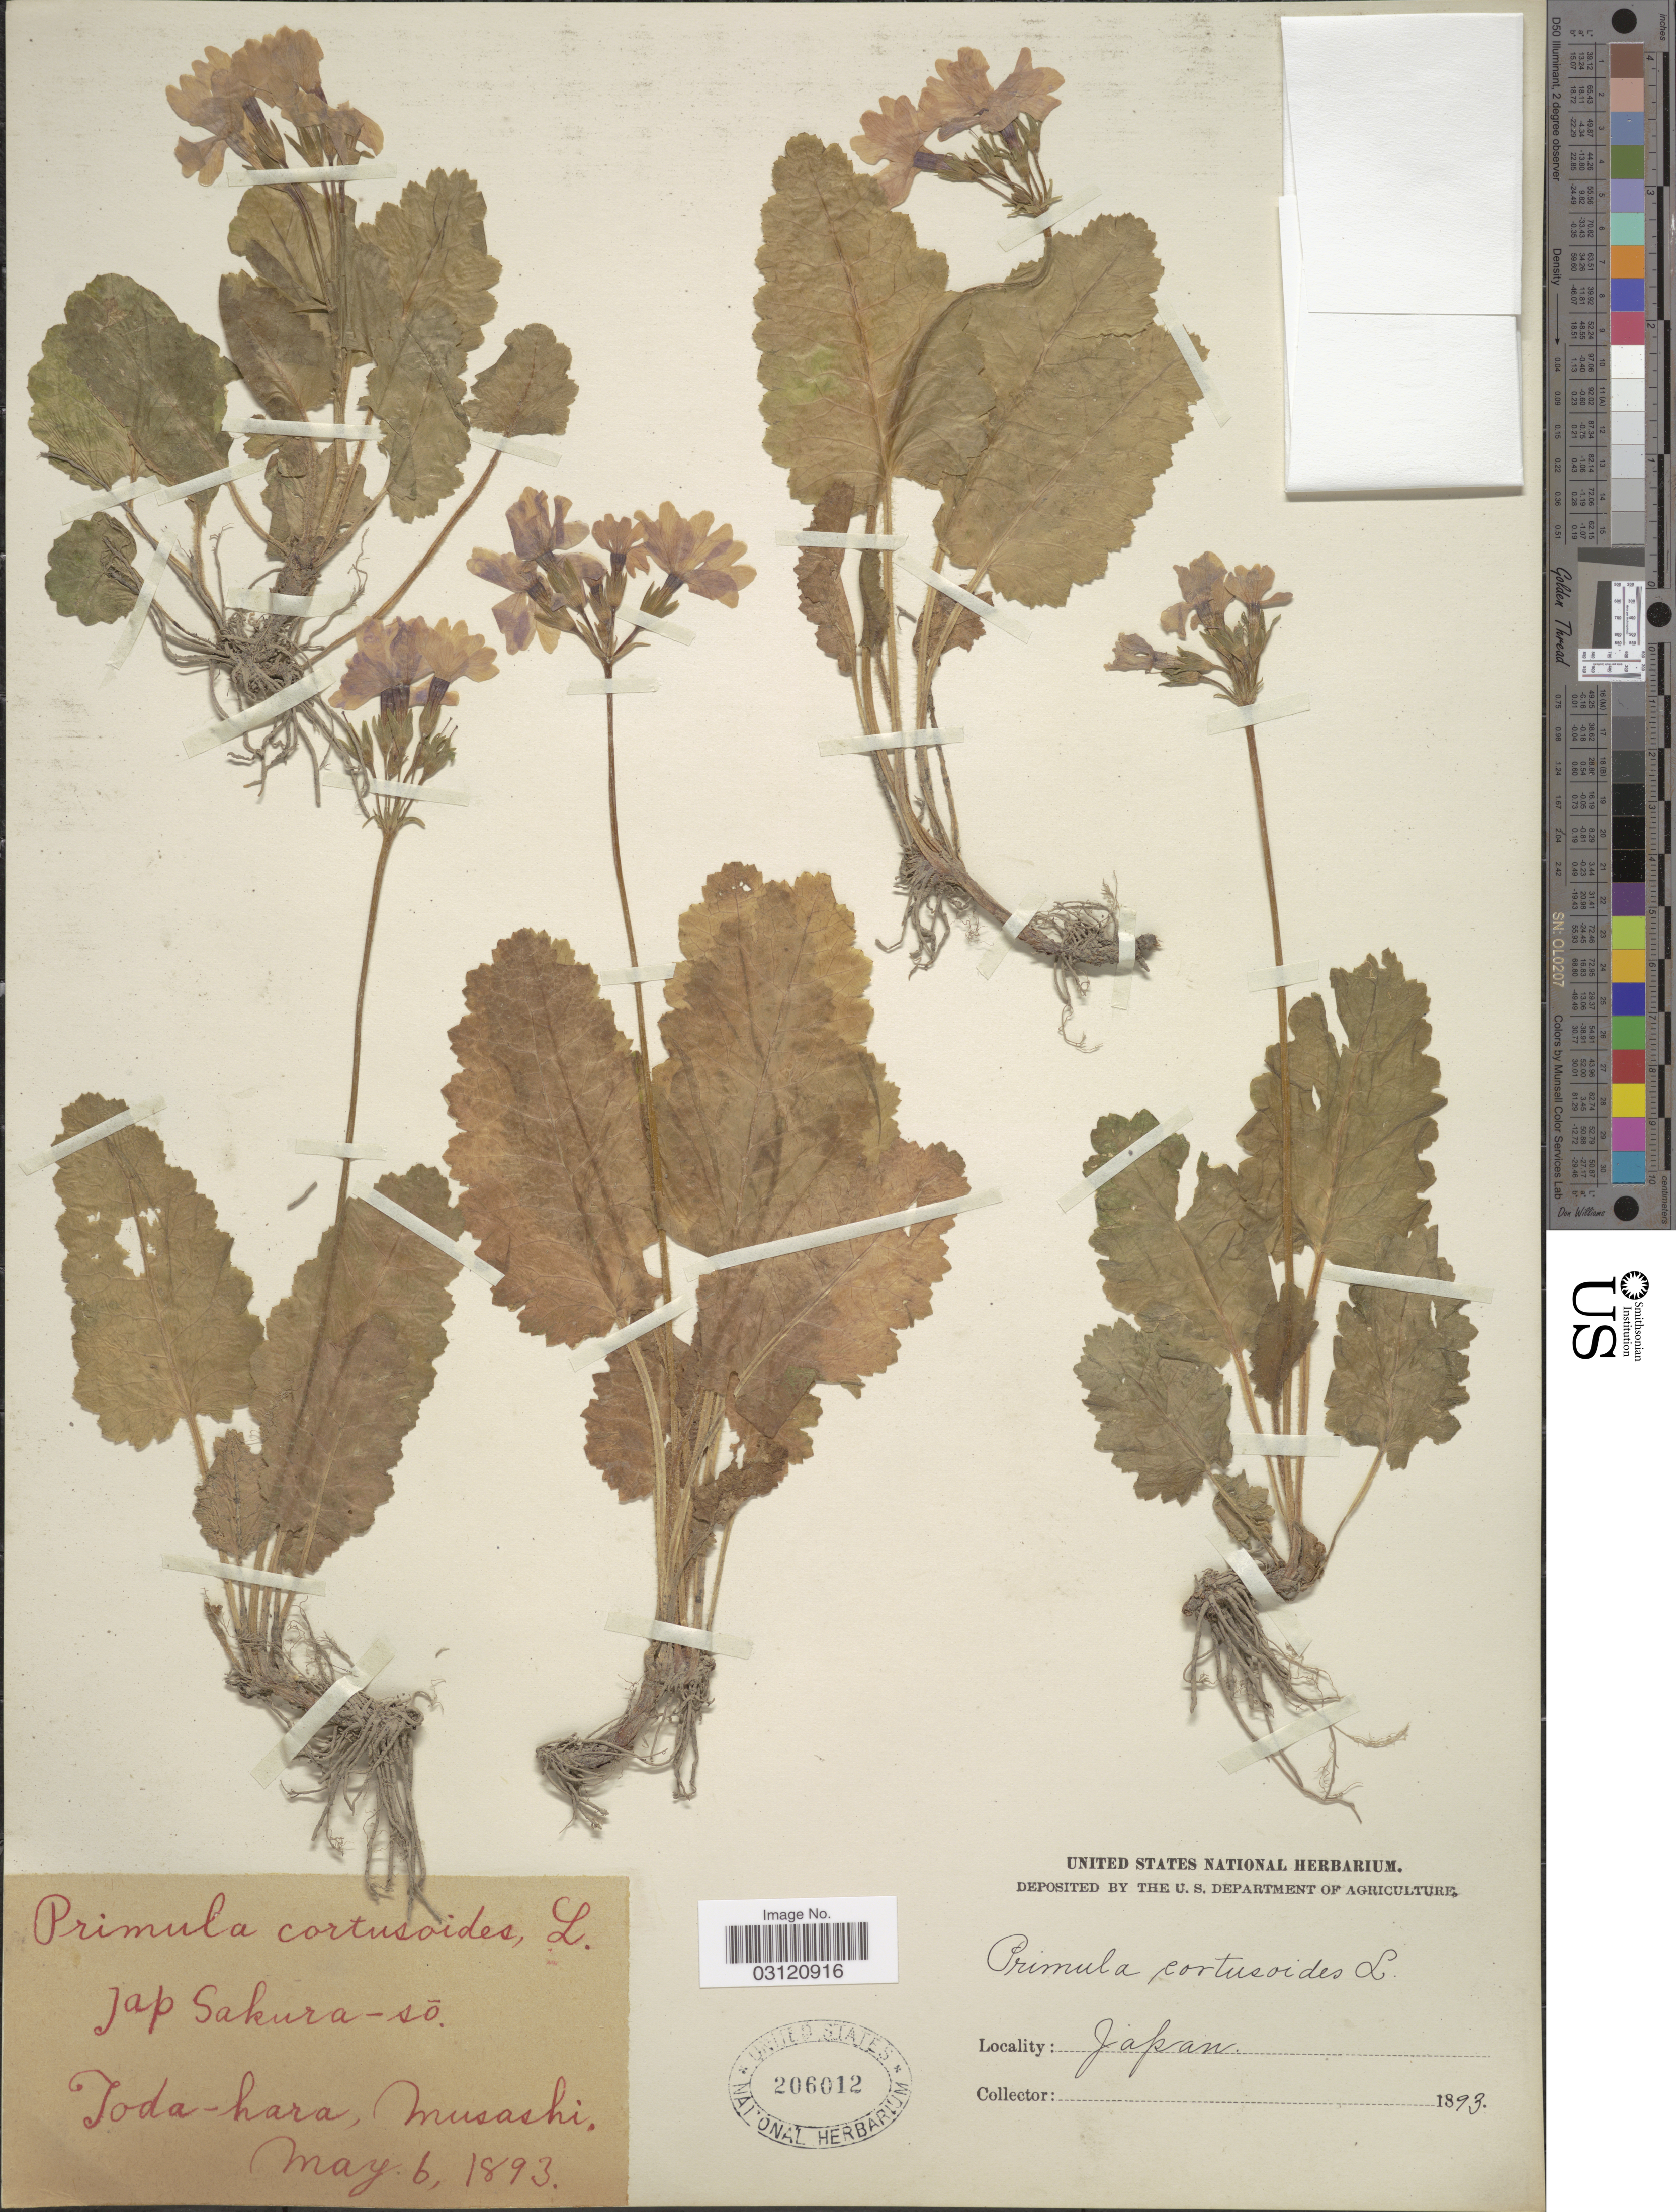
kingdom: Plantae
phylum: Tracheophyta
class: Magnoliopsida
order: Ericales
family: Primulaceae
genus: Primula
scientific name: Primula cortusoides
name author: L.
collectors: ex herb. United States National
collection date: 1893-05-06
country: Japan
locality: Toda-hara, Musashi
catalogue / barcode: US 206012